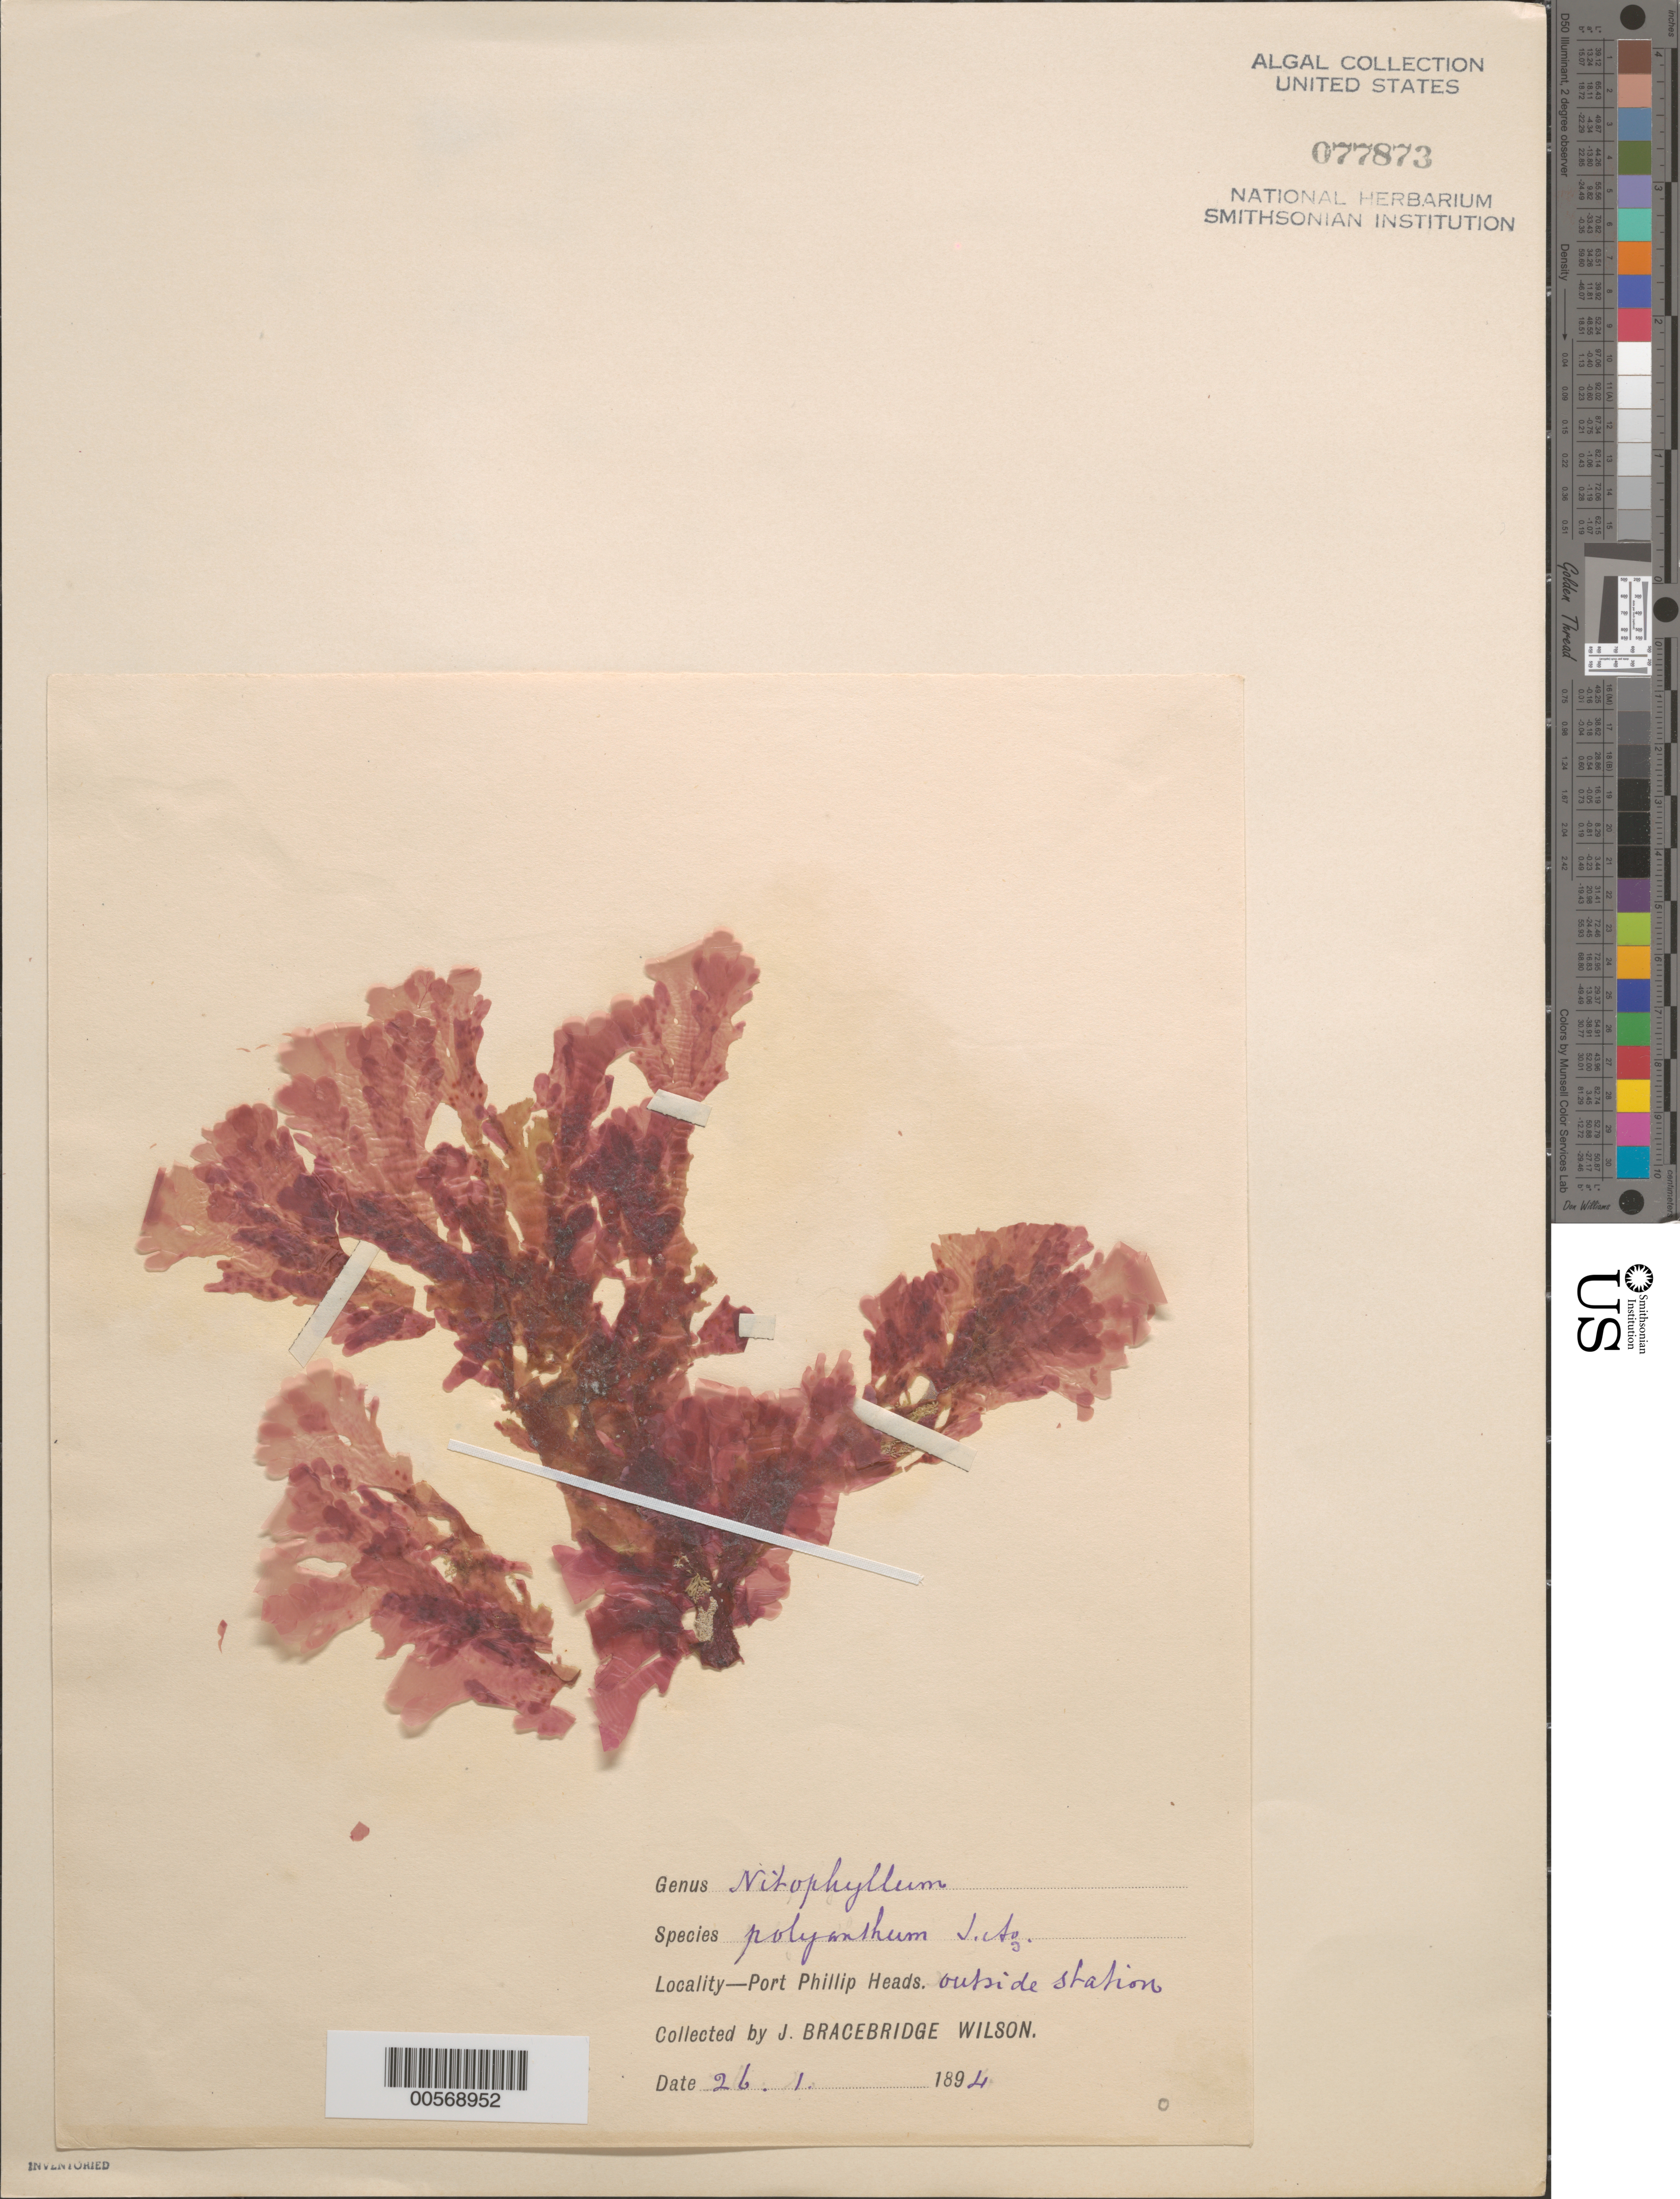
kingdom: Plantae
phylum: Rhodophyta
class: Florideophyceae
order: Ceramiales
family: Delesseriaceae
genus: Hymenena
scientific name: Hymenena curdieana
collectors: J. B. Wilson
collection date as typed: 26 Jan 1894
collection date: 1894-01-26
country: Australia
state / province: Victoria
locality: Port Phillip Heads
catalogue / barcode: US 77873